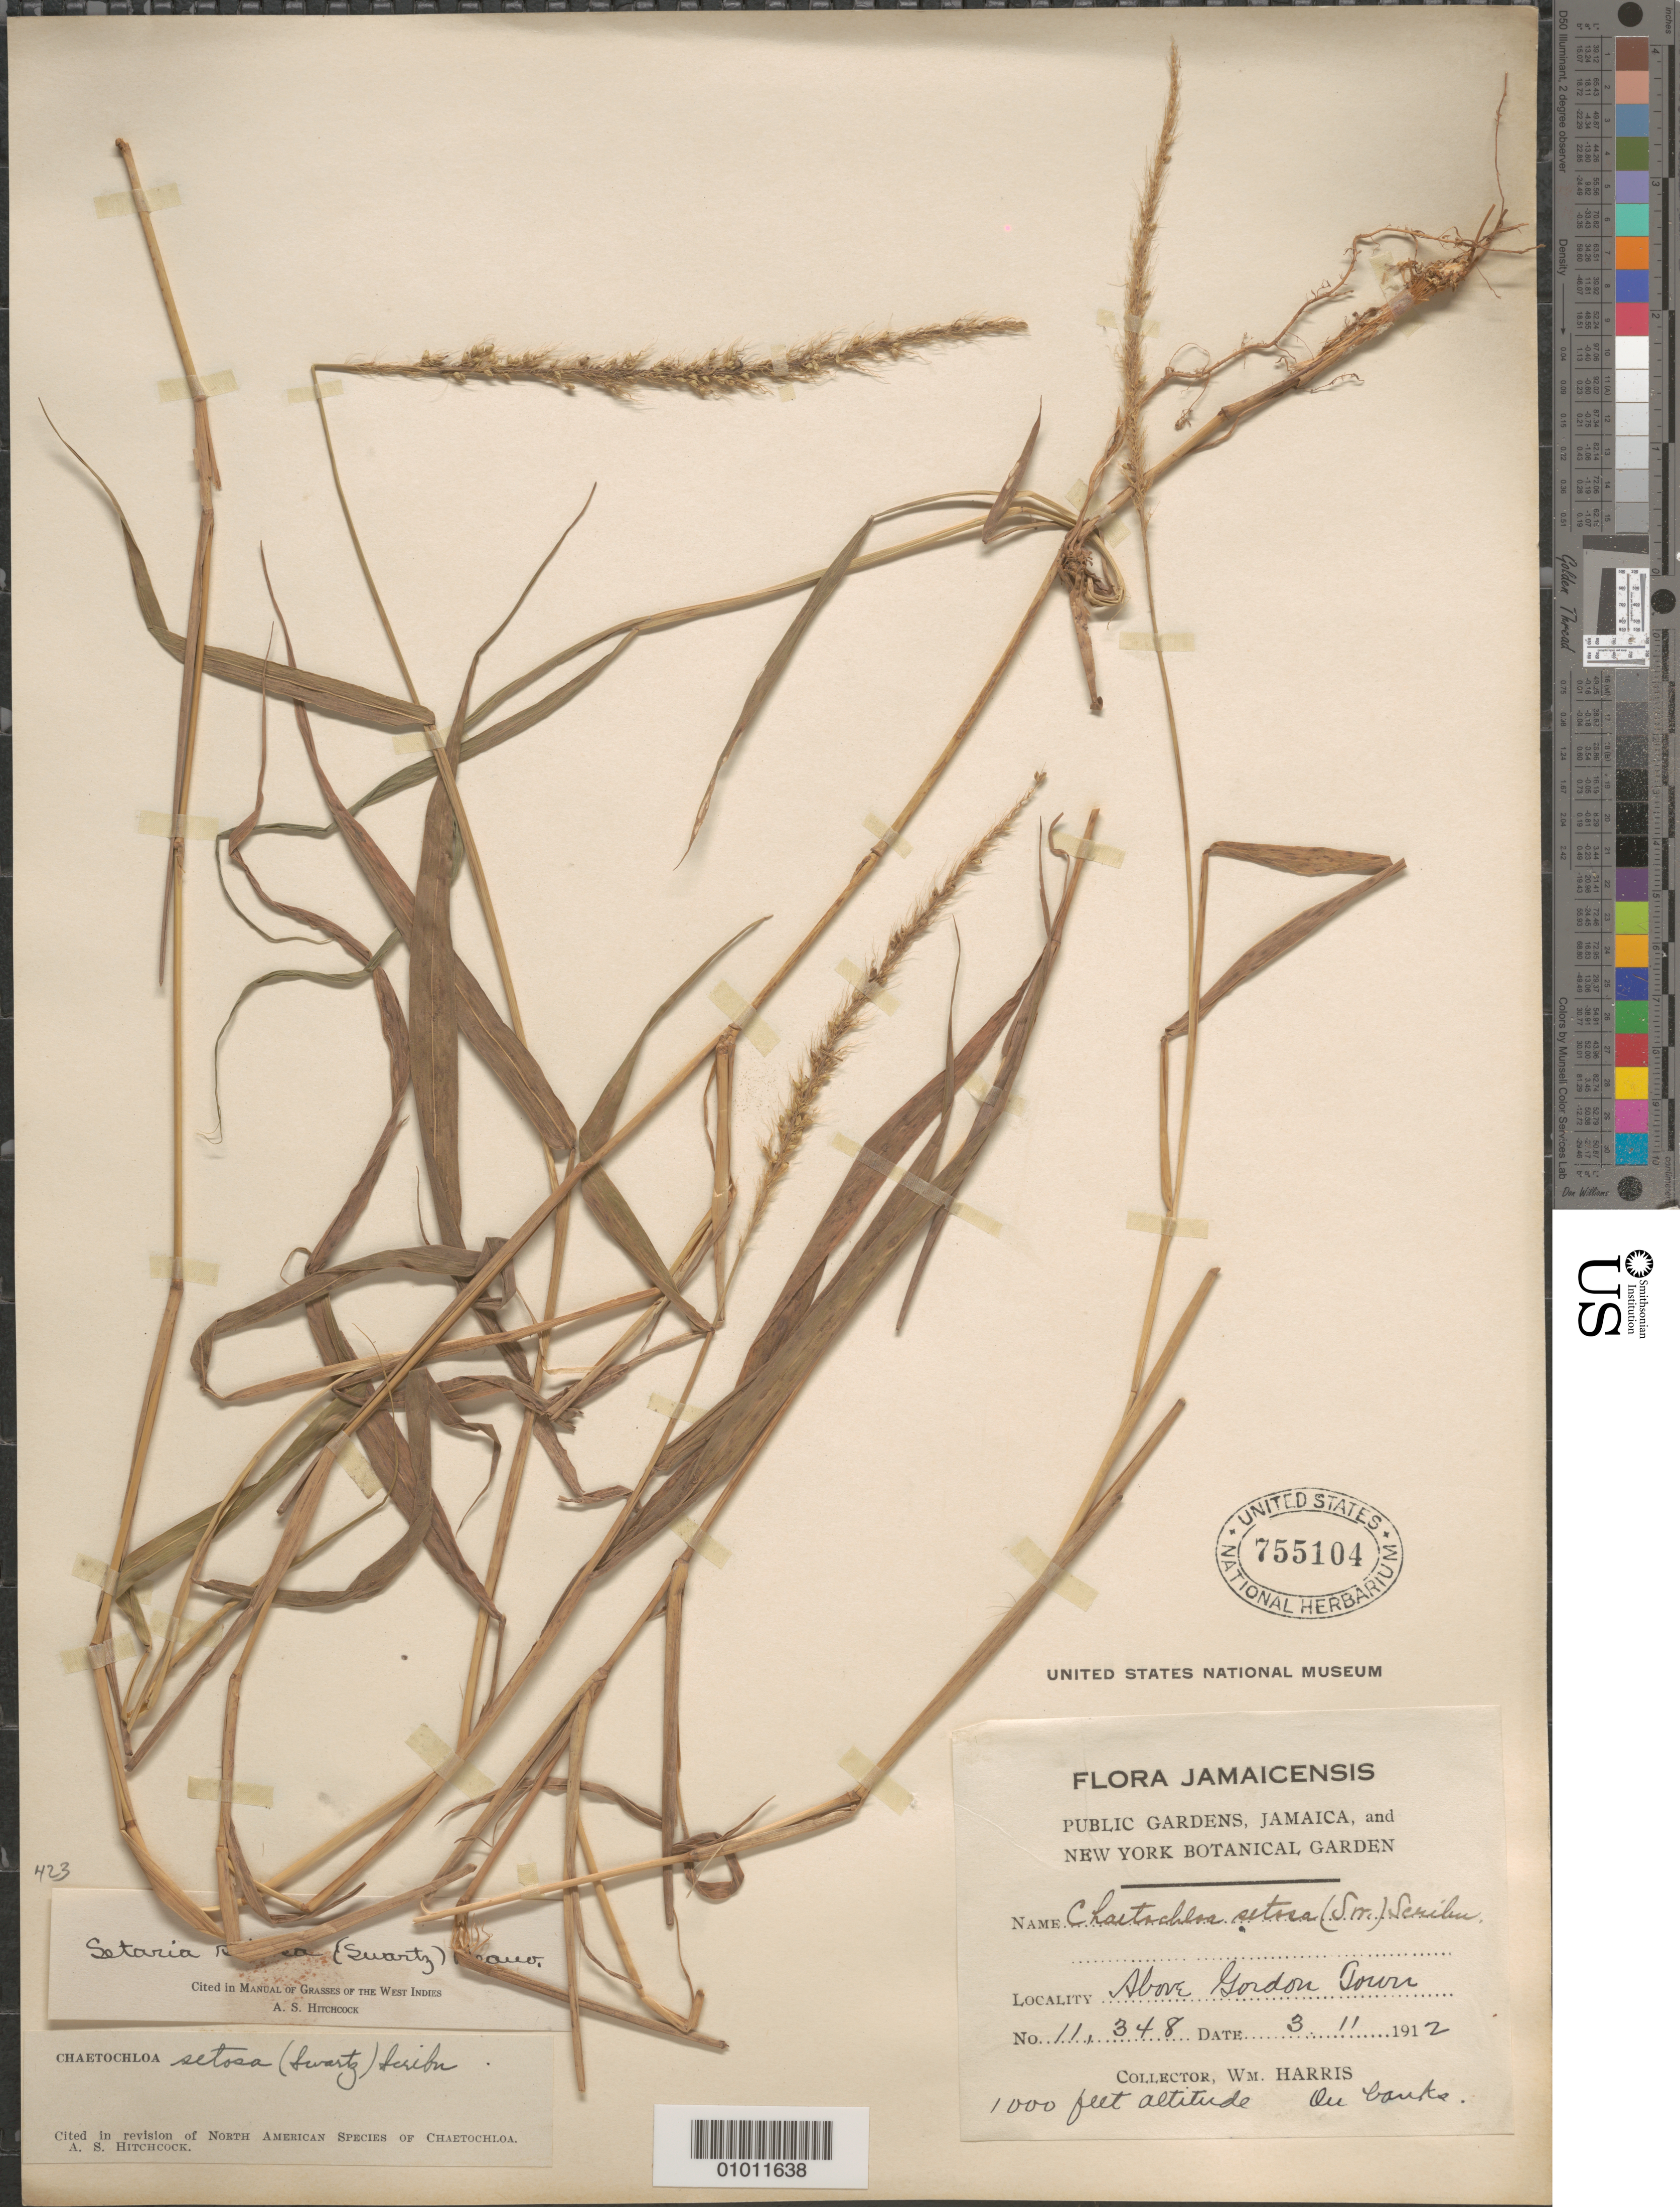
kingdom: Plantae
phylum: Tracheophyta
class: Liliopsida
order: Poales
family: Poaceae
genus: Setaria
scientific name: Setaria setosa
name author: (Sw.) P. Beauv.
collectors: W. H. Harris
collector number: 11348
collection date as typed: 03 Nov 1912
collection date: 1912-11-03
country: Jamaica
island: Jamaica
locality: Above Gordon Town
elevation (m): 305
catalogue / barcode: US 755104